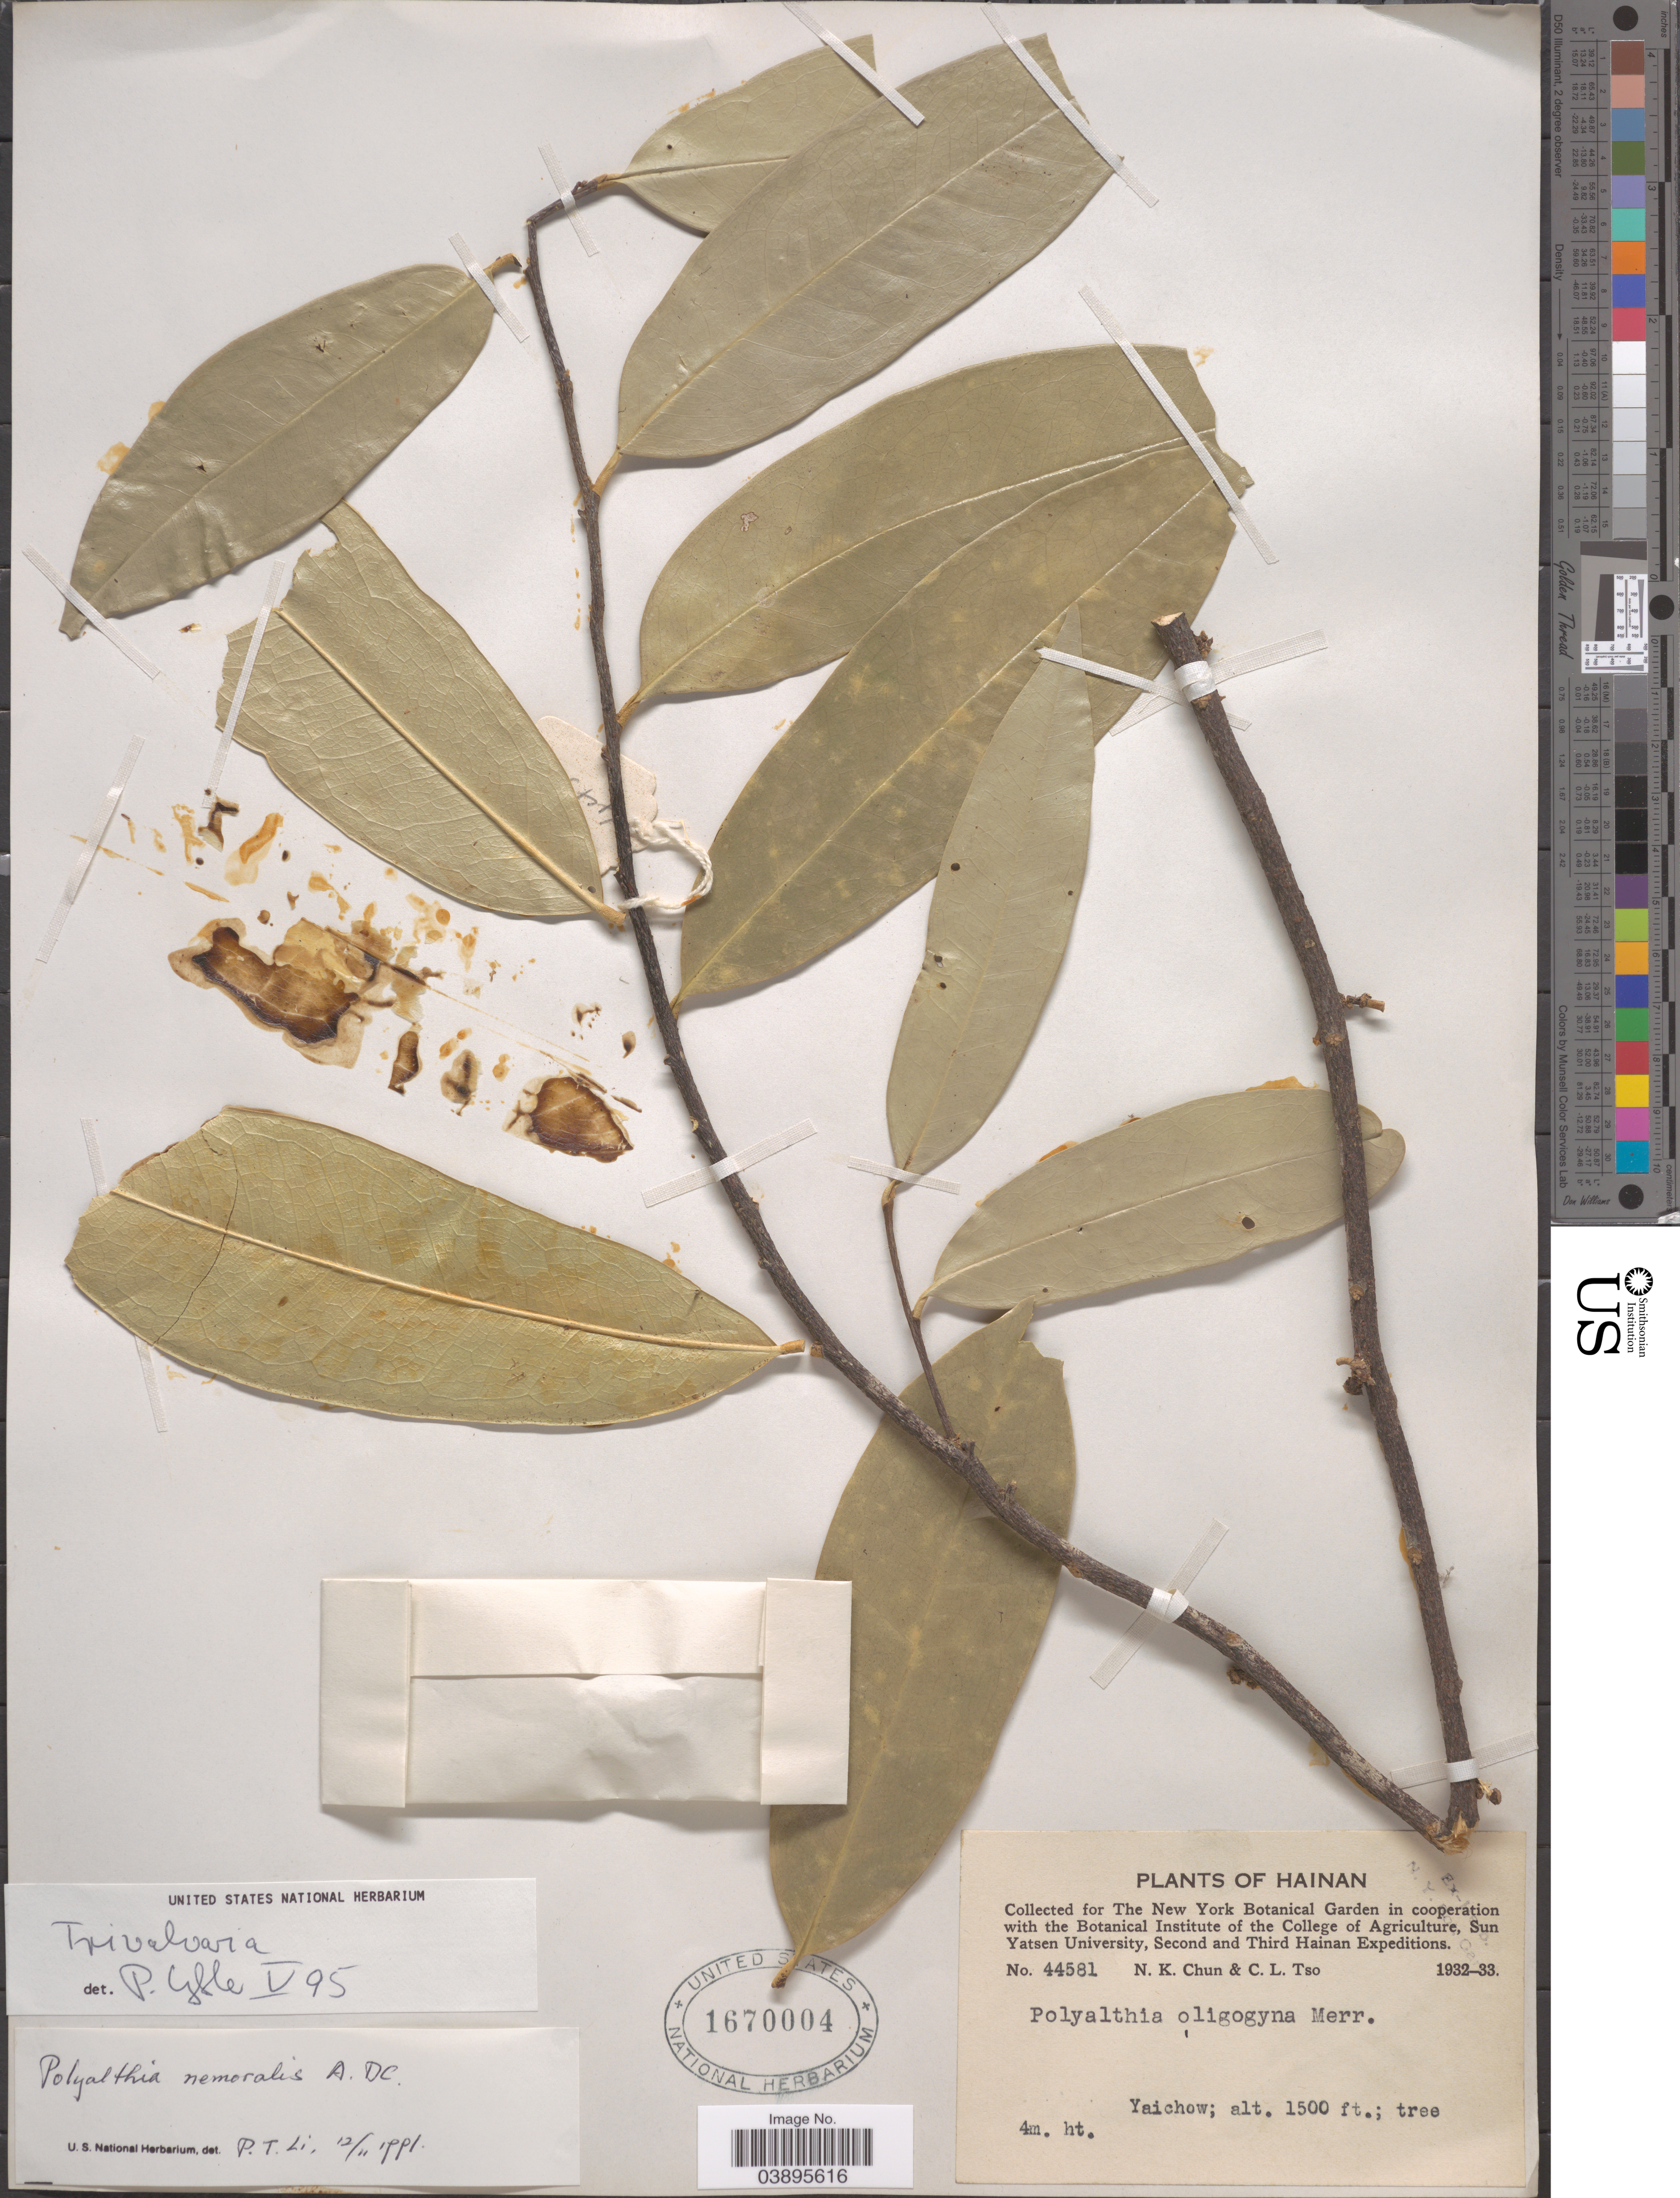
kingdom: Plantae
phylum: Tracheophyta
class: Magnoliopsida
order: Magnoliales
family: Annonaceae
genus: Trivalvaria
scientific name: Trivalvaria dubia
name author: (Kurz) J. Sincl.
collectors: N. K. Chun & C. Tso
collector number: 44581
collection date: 1932/1933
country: China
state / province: Hainan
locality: Yaichow.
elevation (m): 457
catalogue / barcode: US 1670004